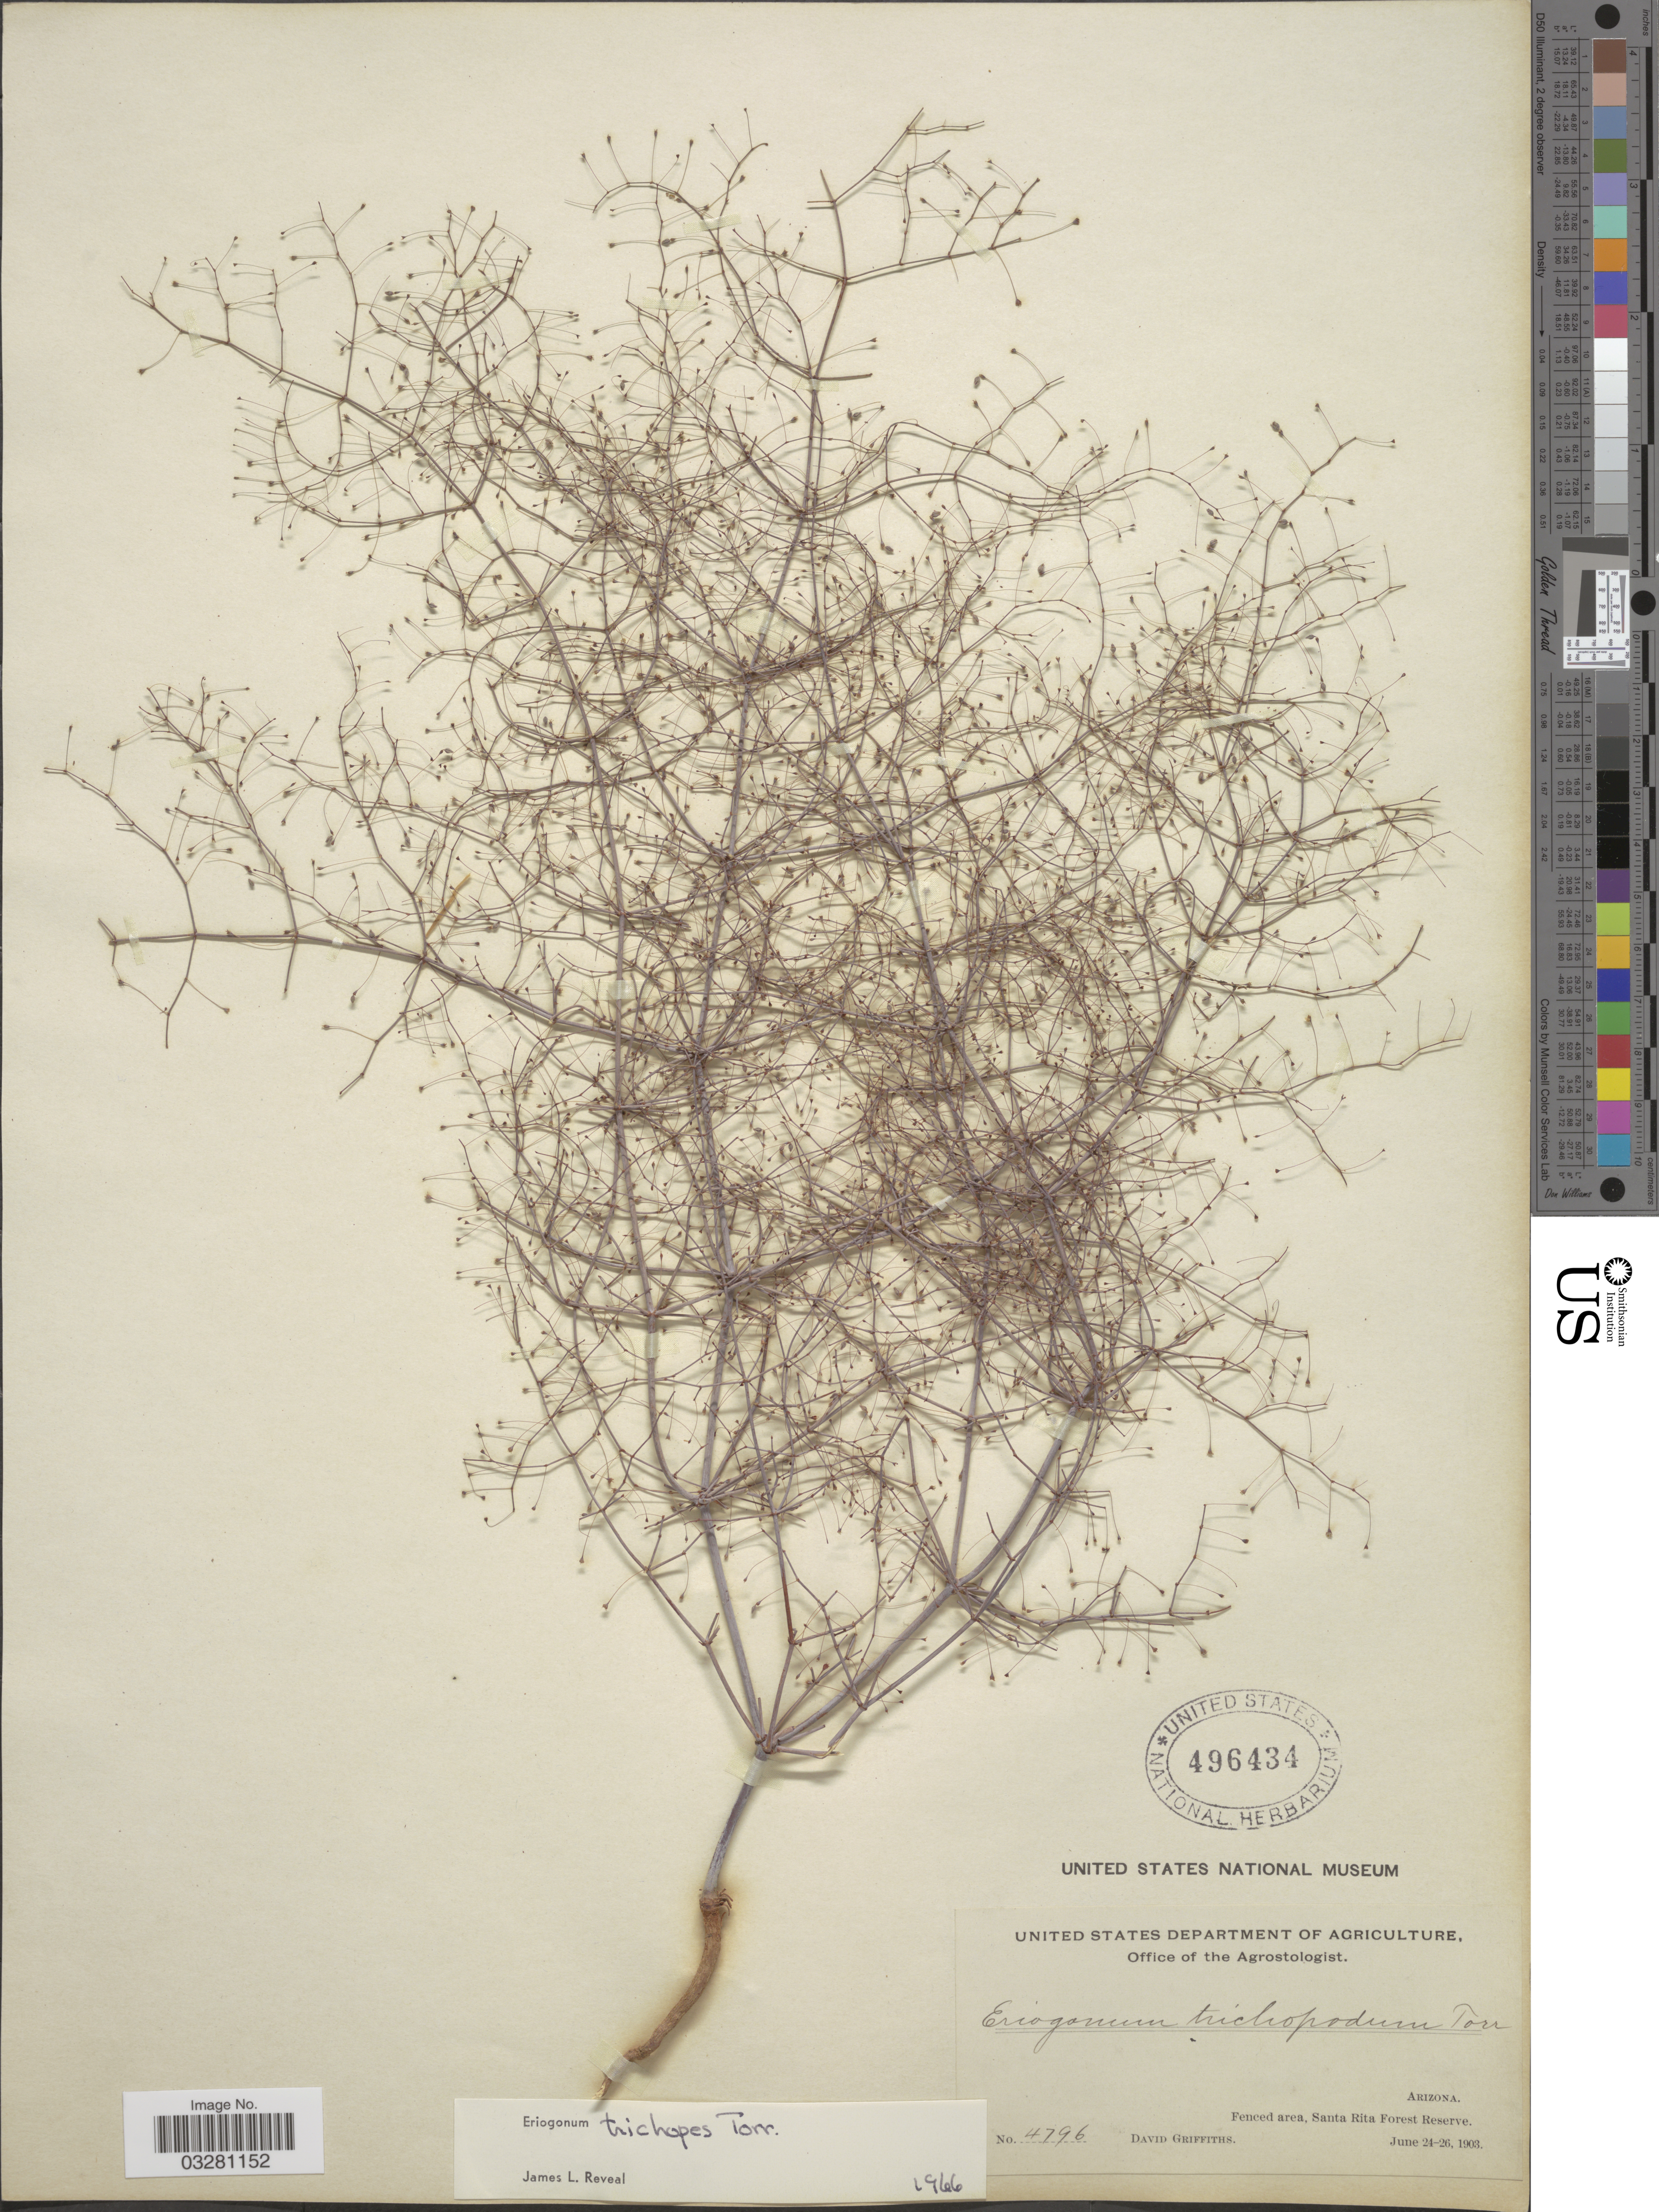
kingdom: Plantae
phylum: Tracheophyta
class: Magnoliopsida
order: Caryophyllales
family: Polygonaceae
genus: Eriogonum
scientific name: Eriogonum trichopes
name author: Torr.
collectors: D. Griffiths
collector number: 4796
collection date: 1903-06-24/1903-06-26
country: United States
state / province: Arizona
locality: Fences area, Santa Rita Forest Reserve.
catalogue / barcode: US 496434